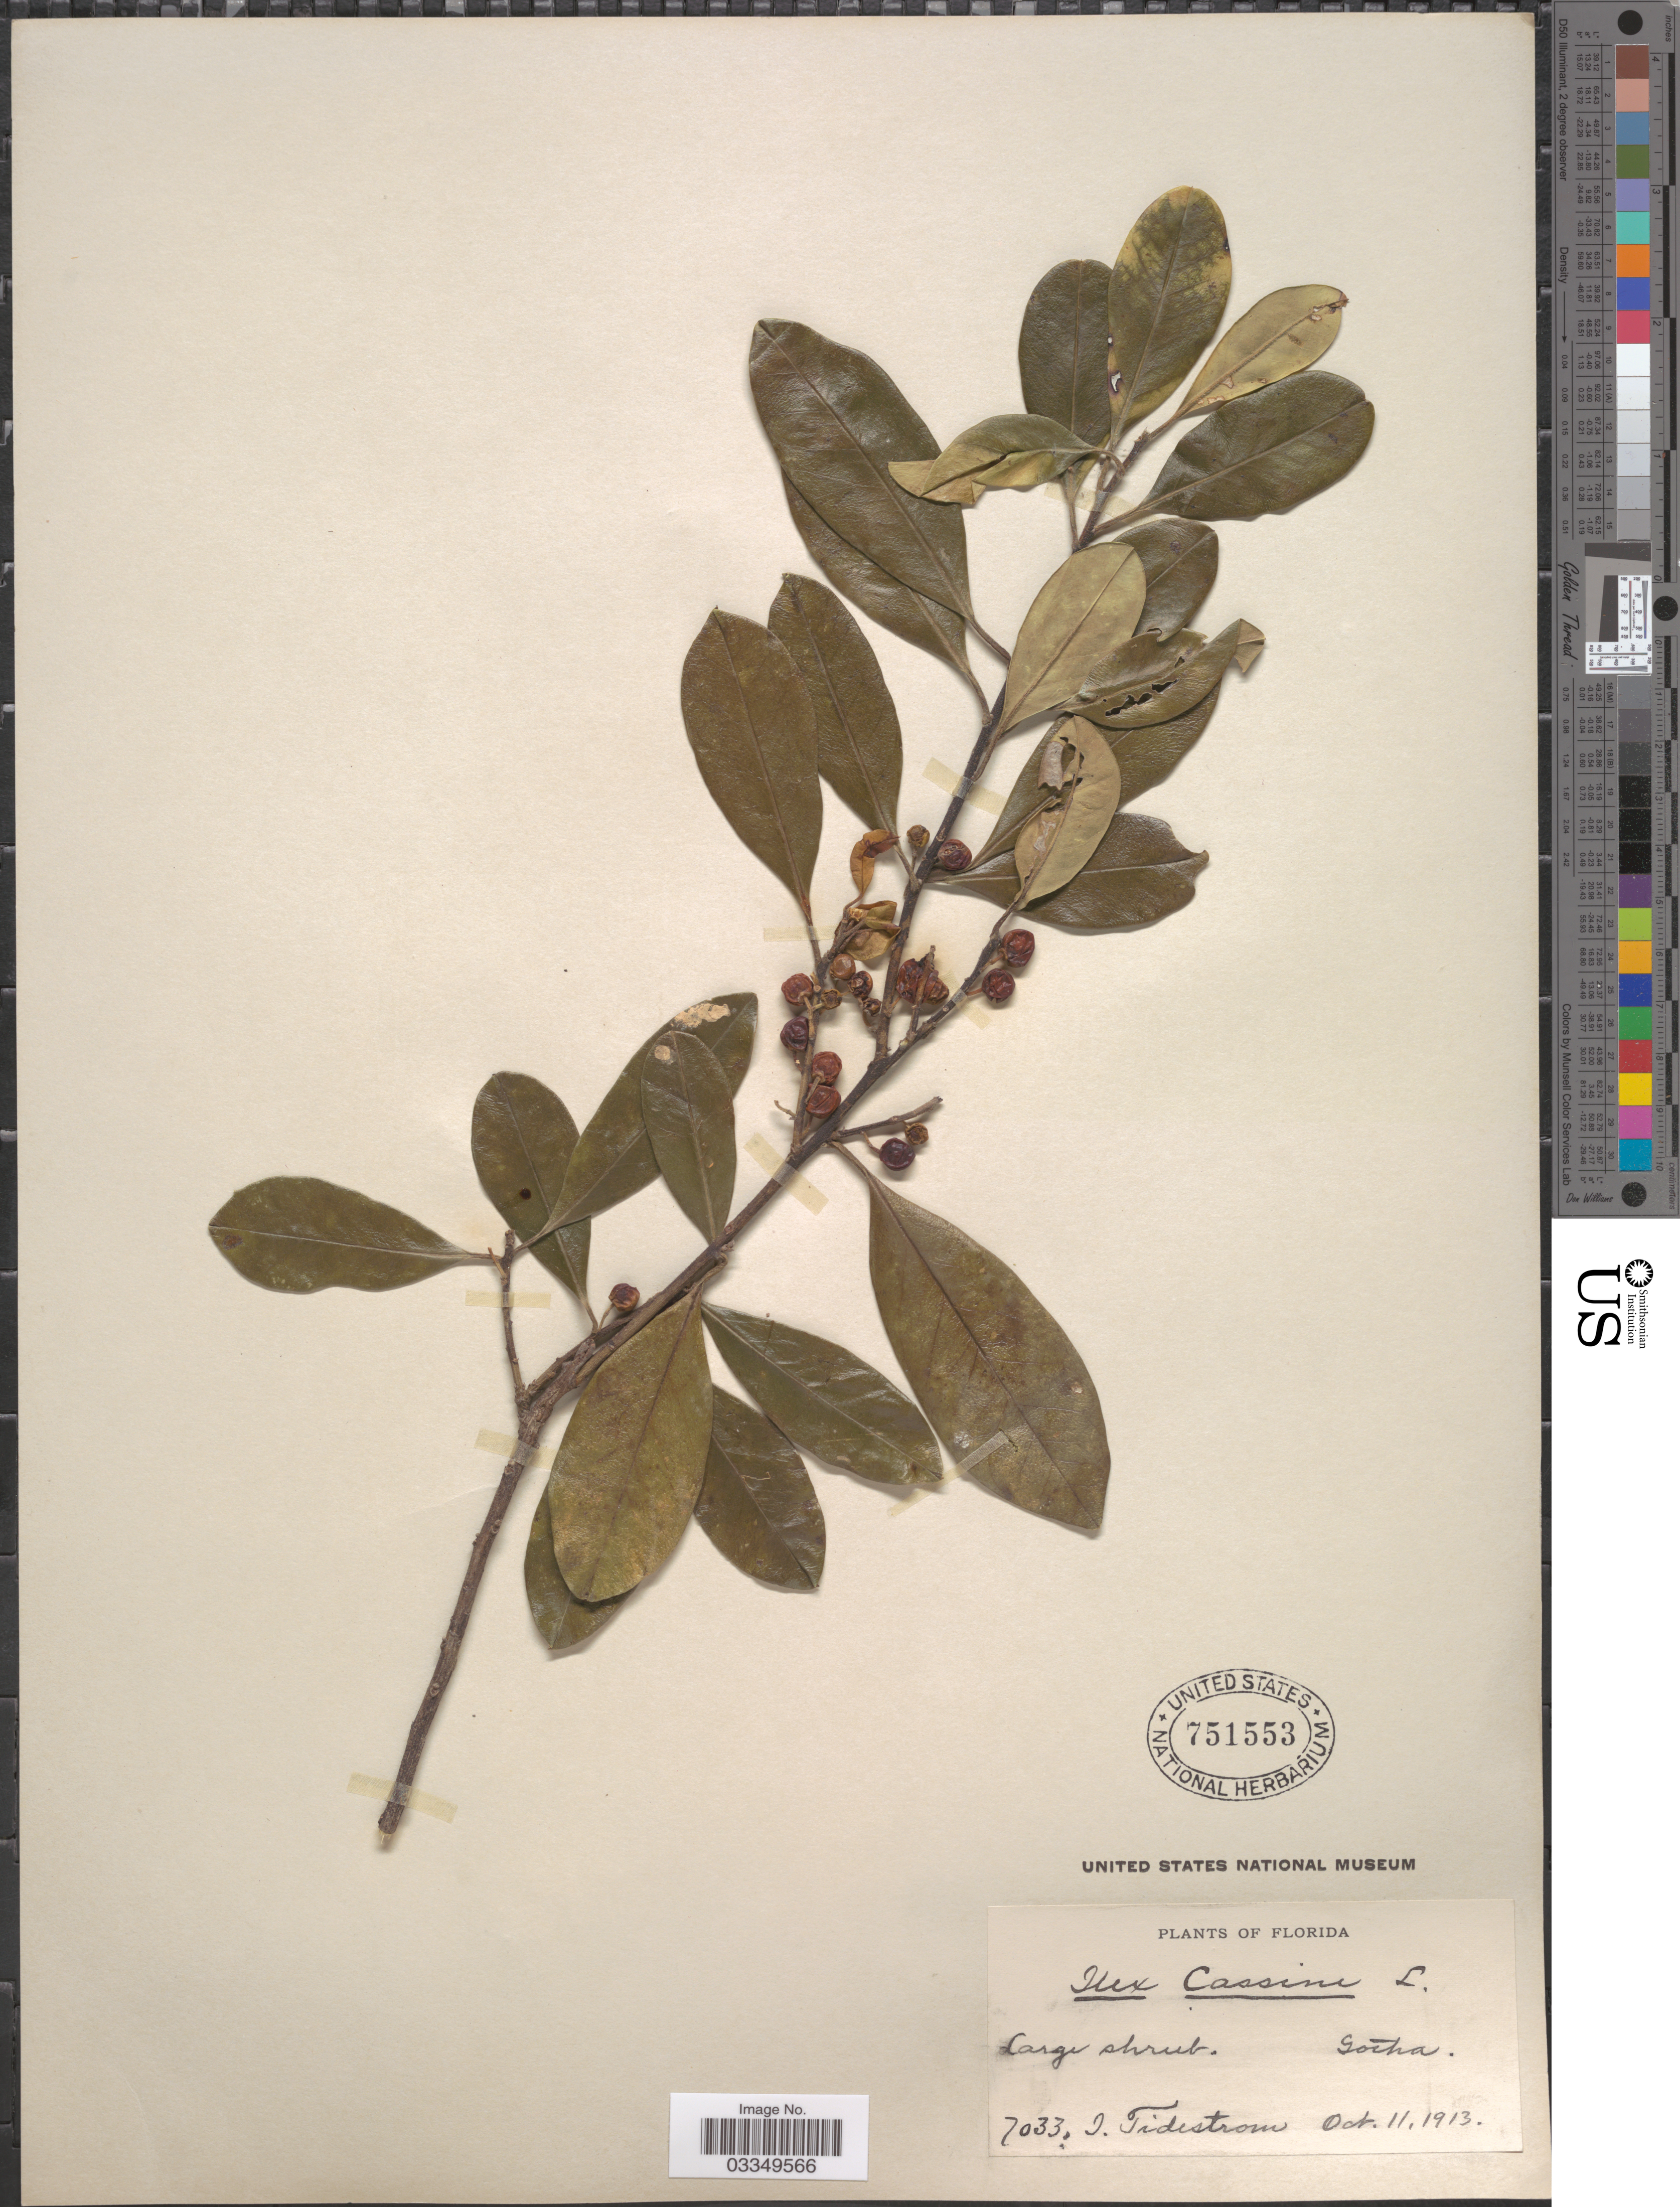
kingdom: Plantae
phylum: Tracheophyta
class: Magnoliopsida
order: Aquifoliales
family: Aquifoliaceae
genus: Ilex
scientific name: Ilex cassine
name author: L.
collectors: I. F. Tidestrom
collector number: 7033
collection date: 1913-10-11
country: United States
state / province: Florida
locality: Gotha.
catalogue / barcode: US 751553